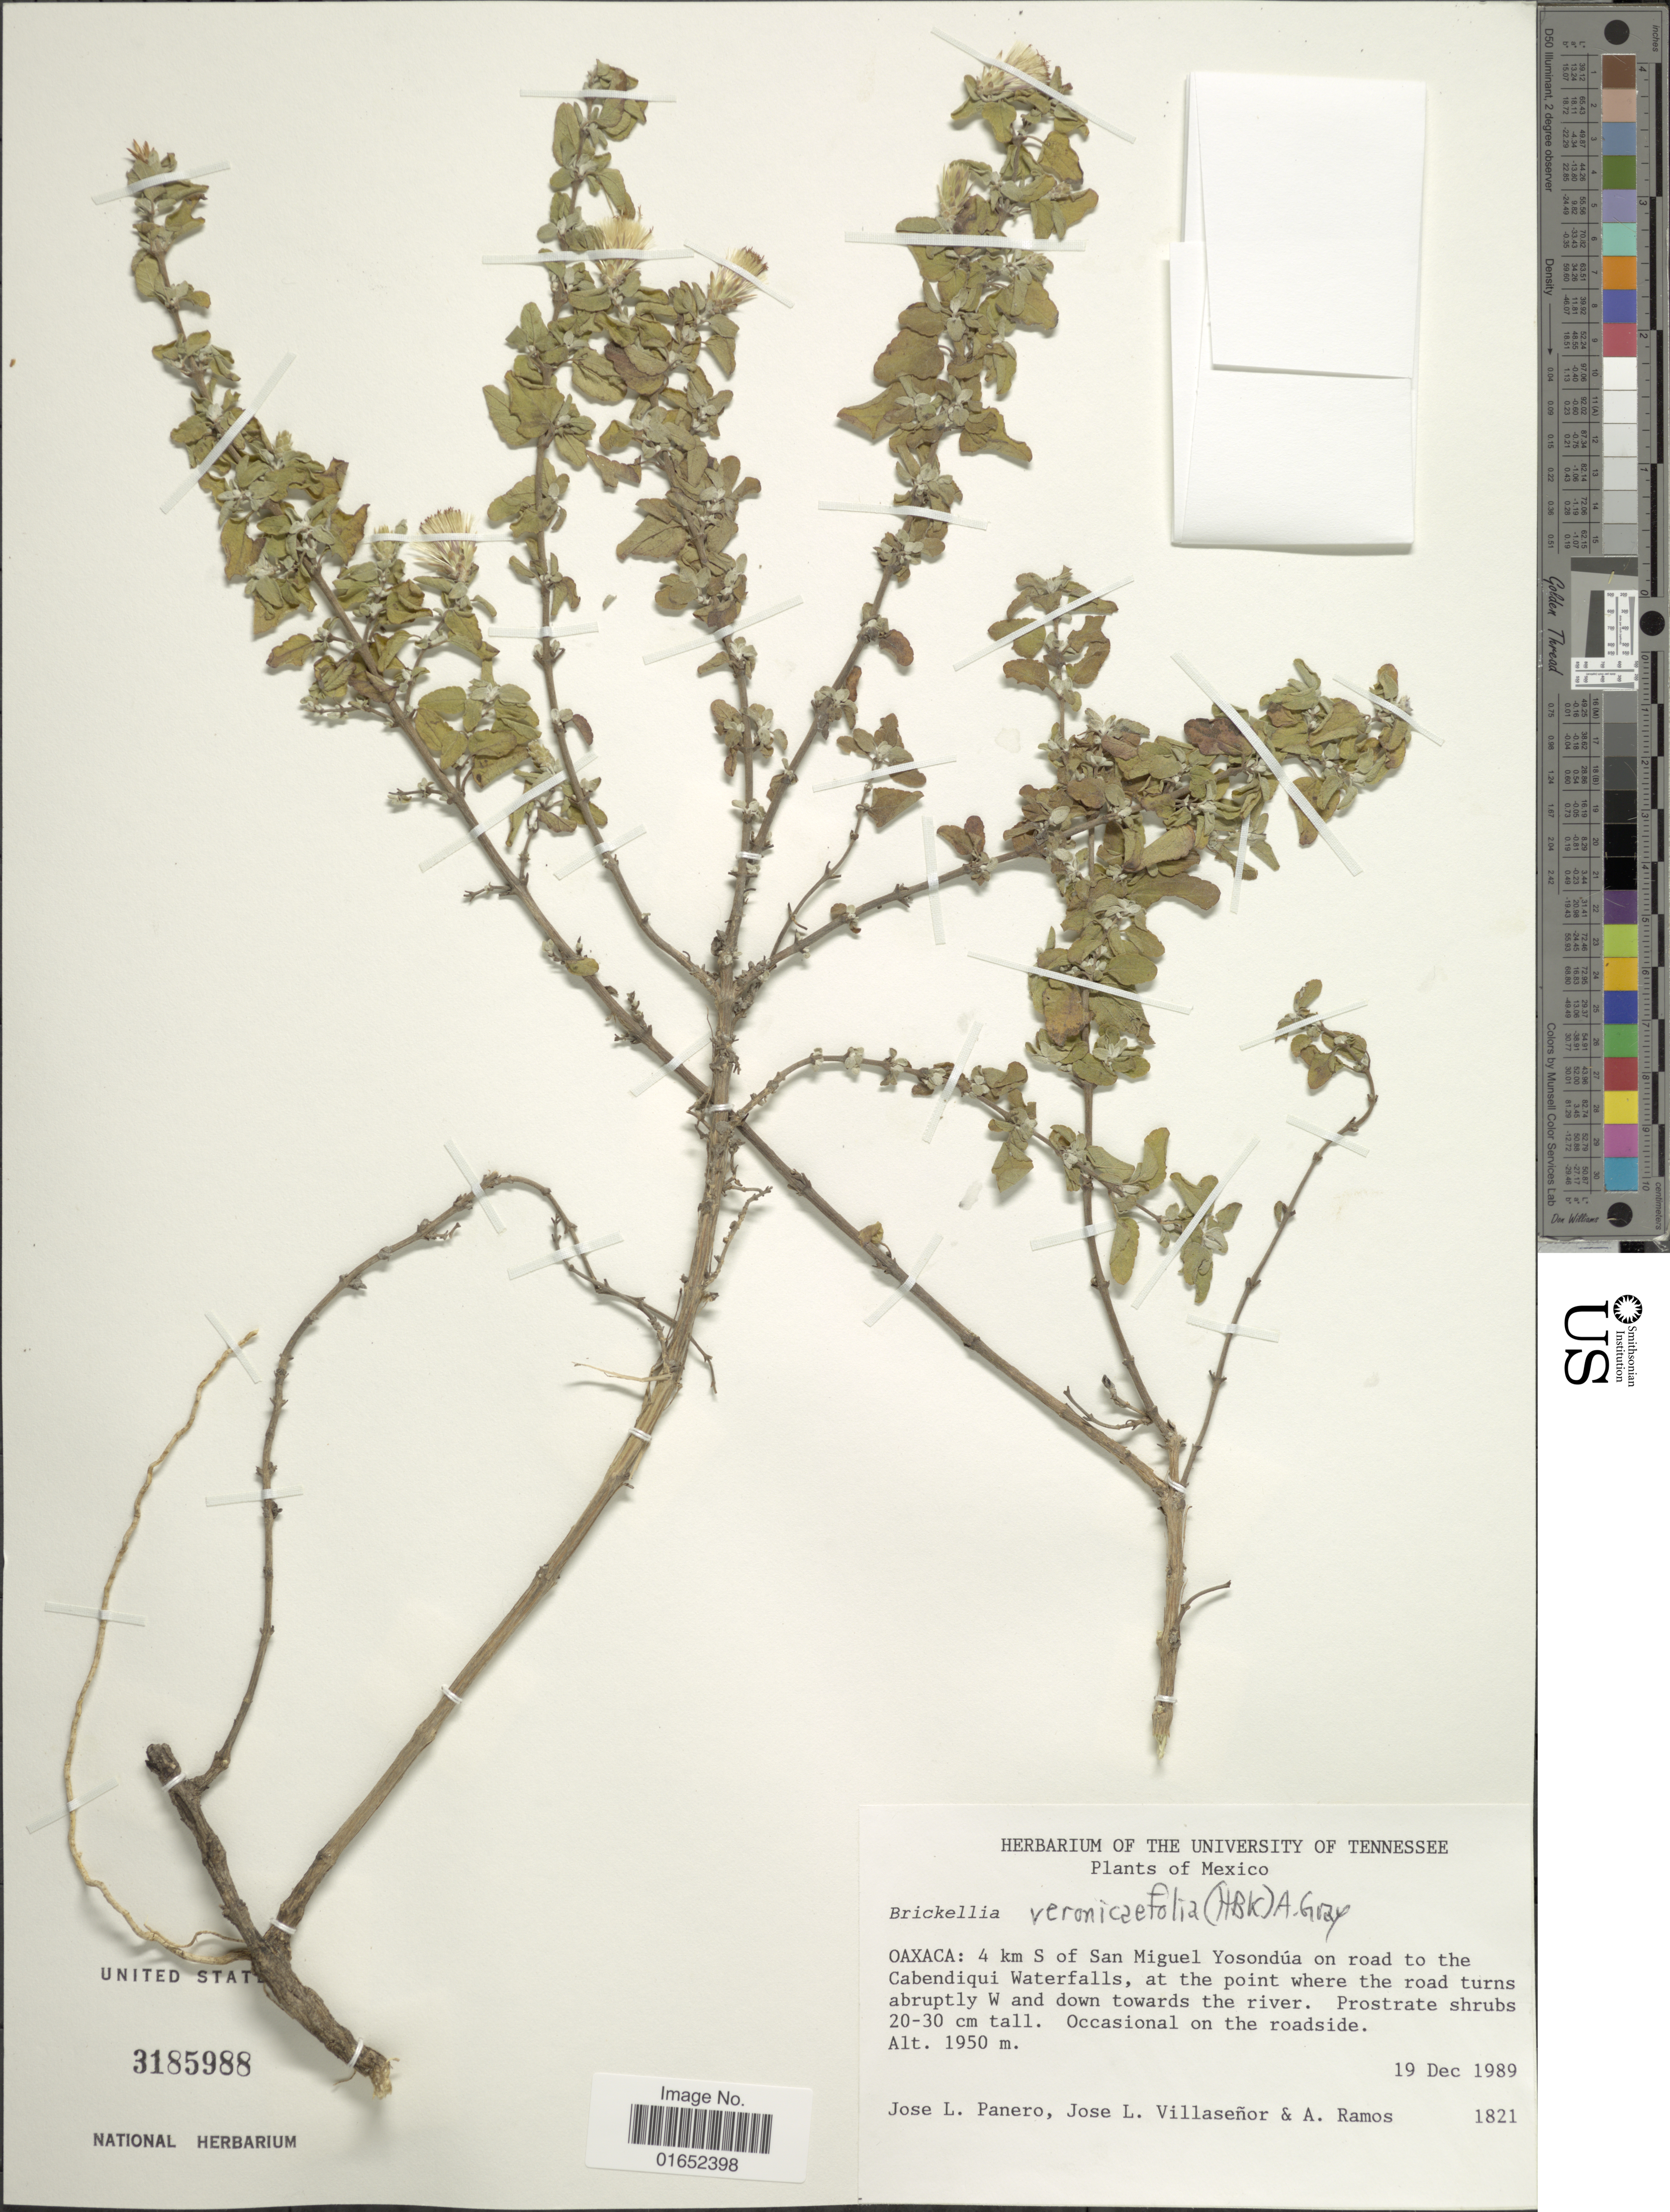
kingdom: Plantae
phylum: Tracheophyta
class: Magnoliopsida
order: Asterales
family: Asteraceae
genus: Brickellia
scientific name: Brickellia veronicaefolia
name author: (Kunth) A. Gray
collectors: J. L. Panero, J. Villaseñor R. & A. Ramos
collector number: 1821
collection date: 1989-12-19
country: Mexico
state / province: Oaxaca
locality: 4 km S of San Miguel Yosondúa on road to the Cabendiqui Waterfalls, at the point where the road turns abruptly W and down towars the river. Occasional on the roadside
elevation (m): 1950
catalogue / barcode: US 3185988